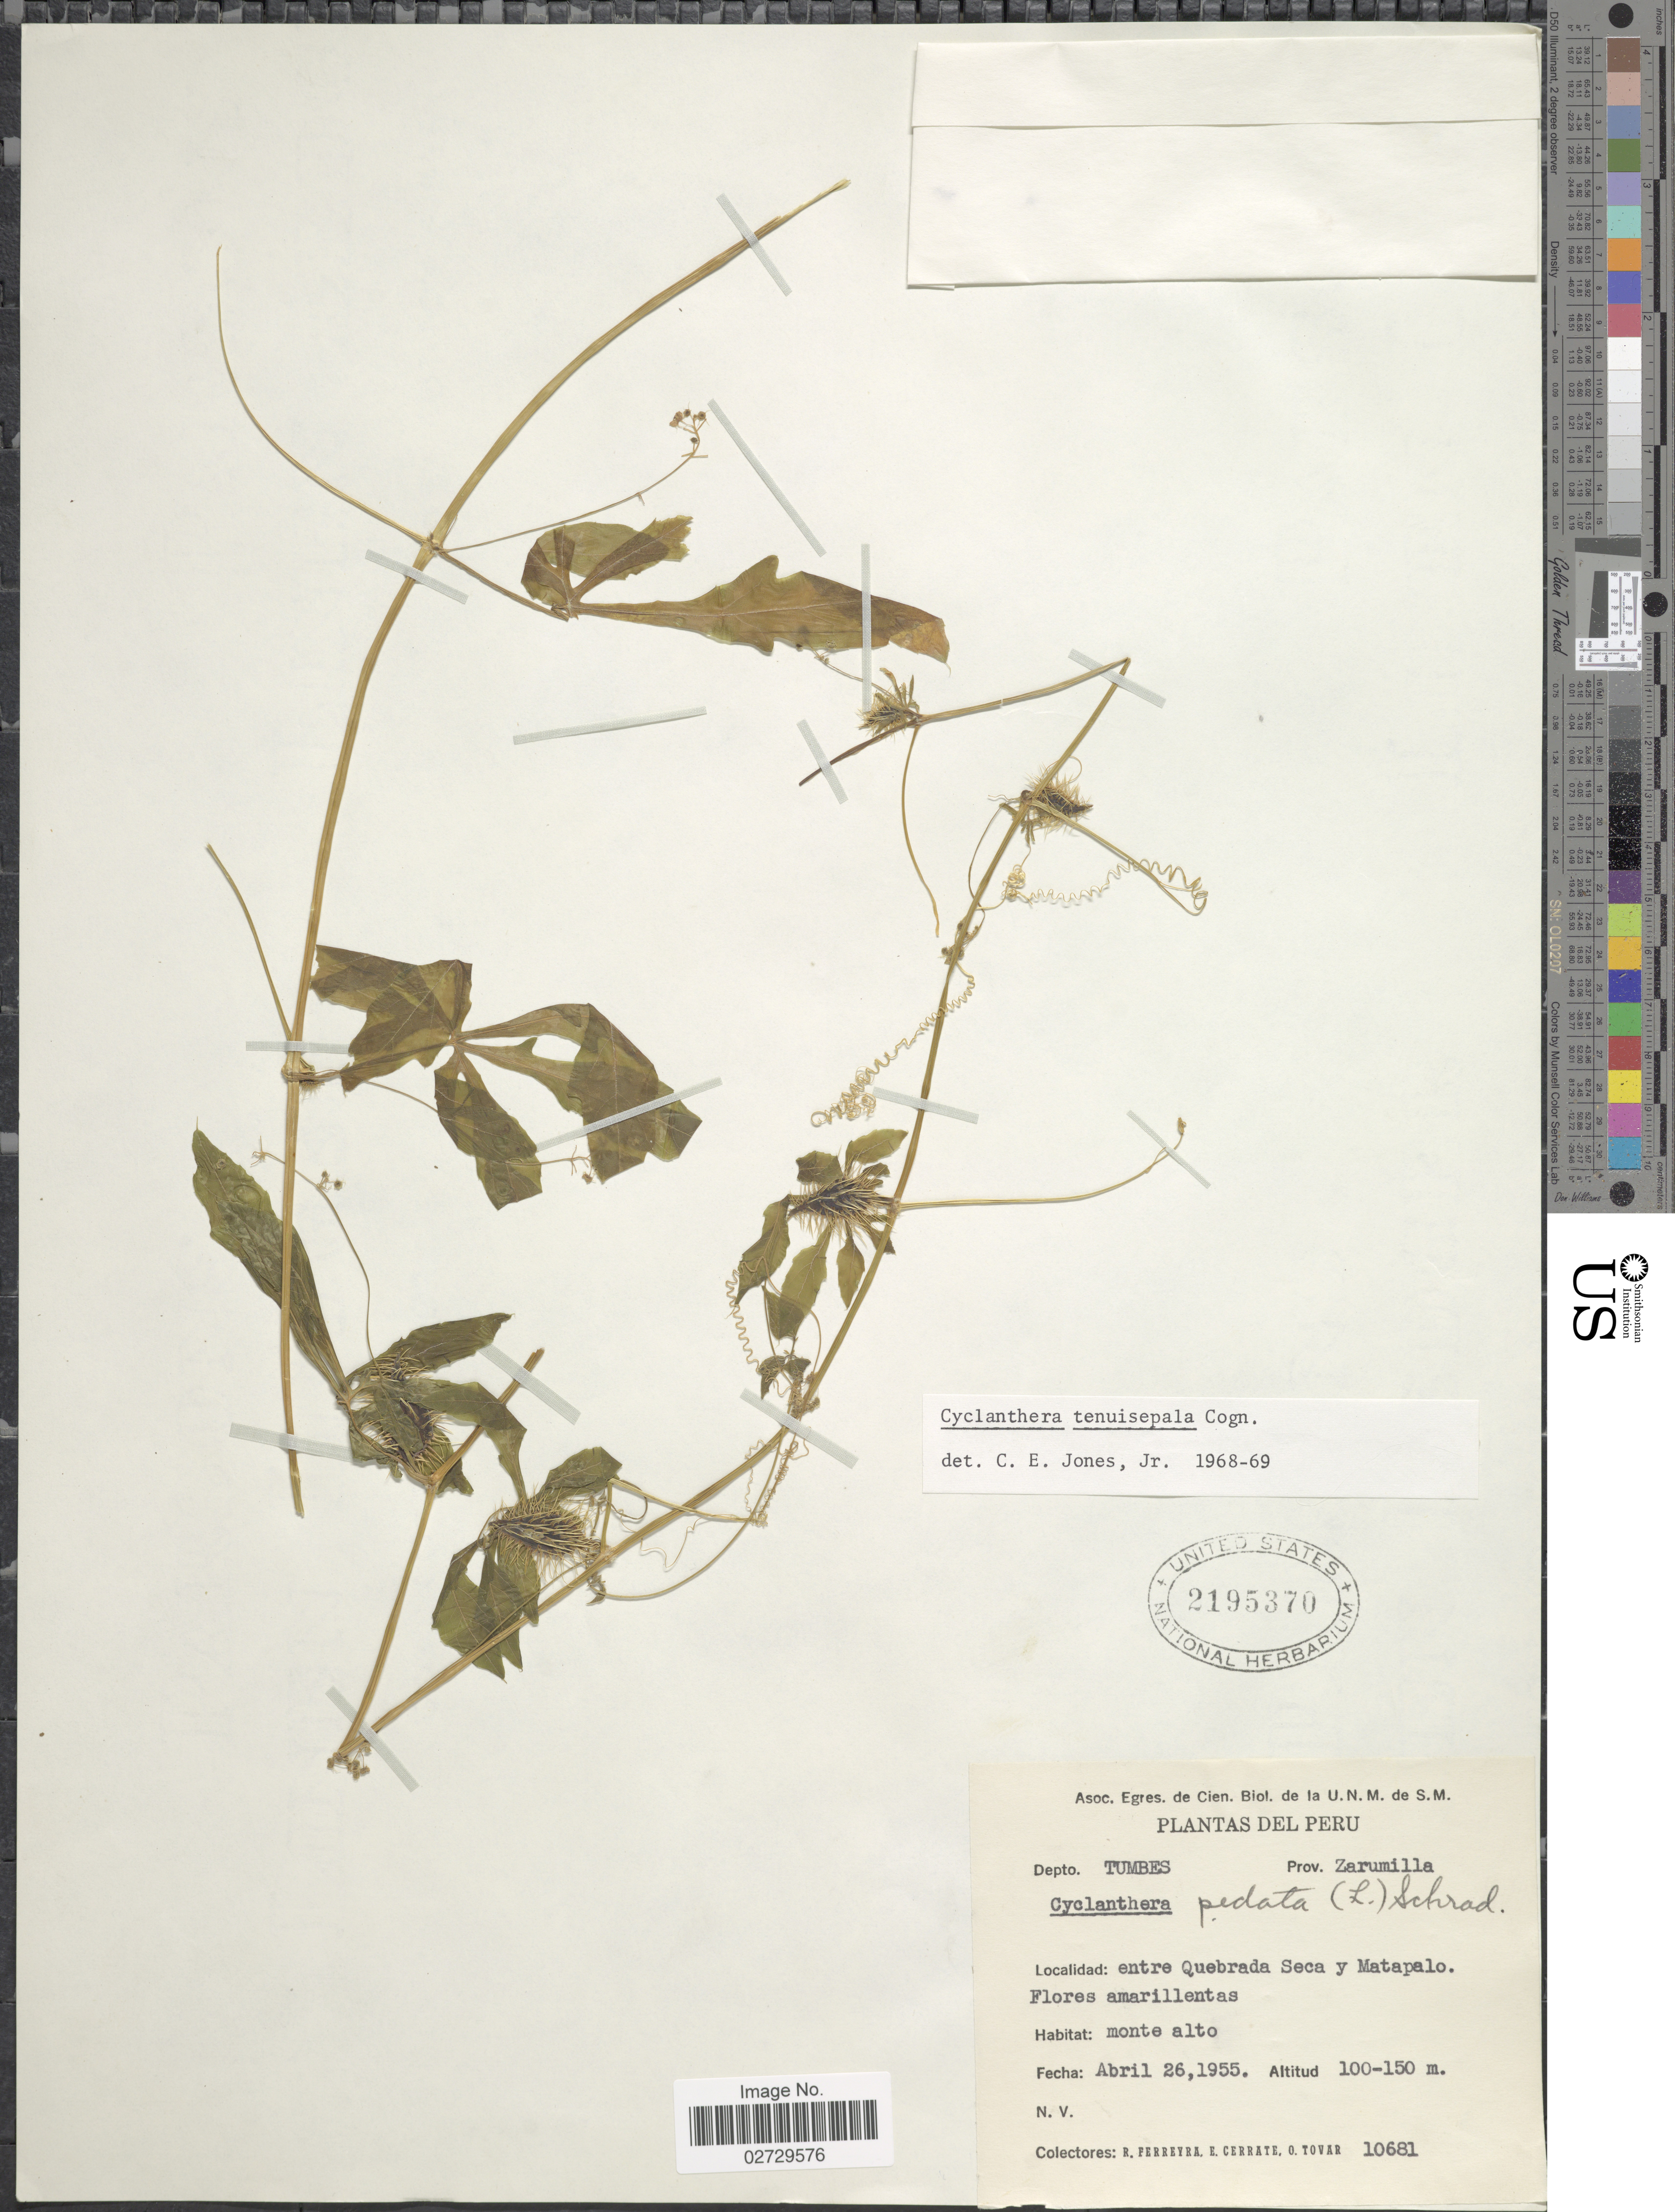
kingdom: Plantae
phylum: Tracheophyta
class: Magnoliopsida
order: Cucurbitales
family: Cucurbitaceae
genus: Cyclanthera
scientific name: Cyclanthera tenuisepala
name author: Cogn.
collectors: R. A. Ferreyra, E. Cerrate & Ó. Tovar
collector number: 10681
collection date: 1955-04-26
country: Peru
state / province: Tumbes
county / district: Zarumilla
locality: Depto. Tumbes, Prov. Zarumilla, entre Quebrada Seca y Matapalo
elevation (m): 100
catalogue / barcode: US 2195370